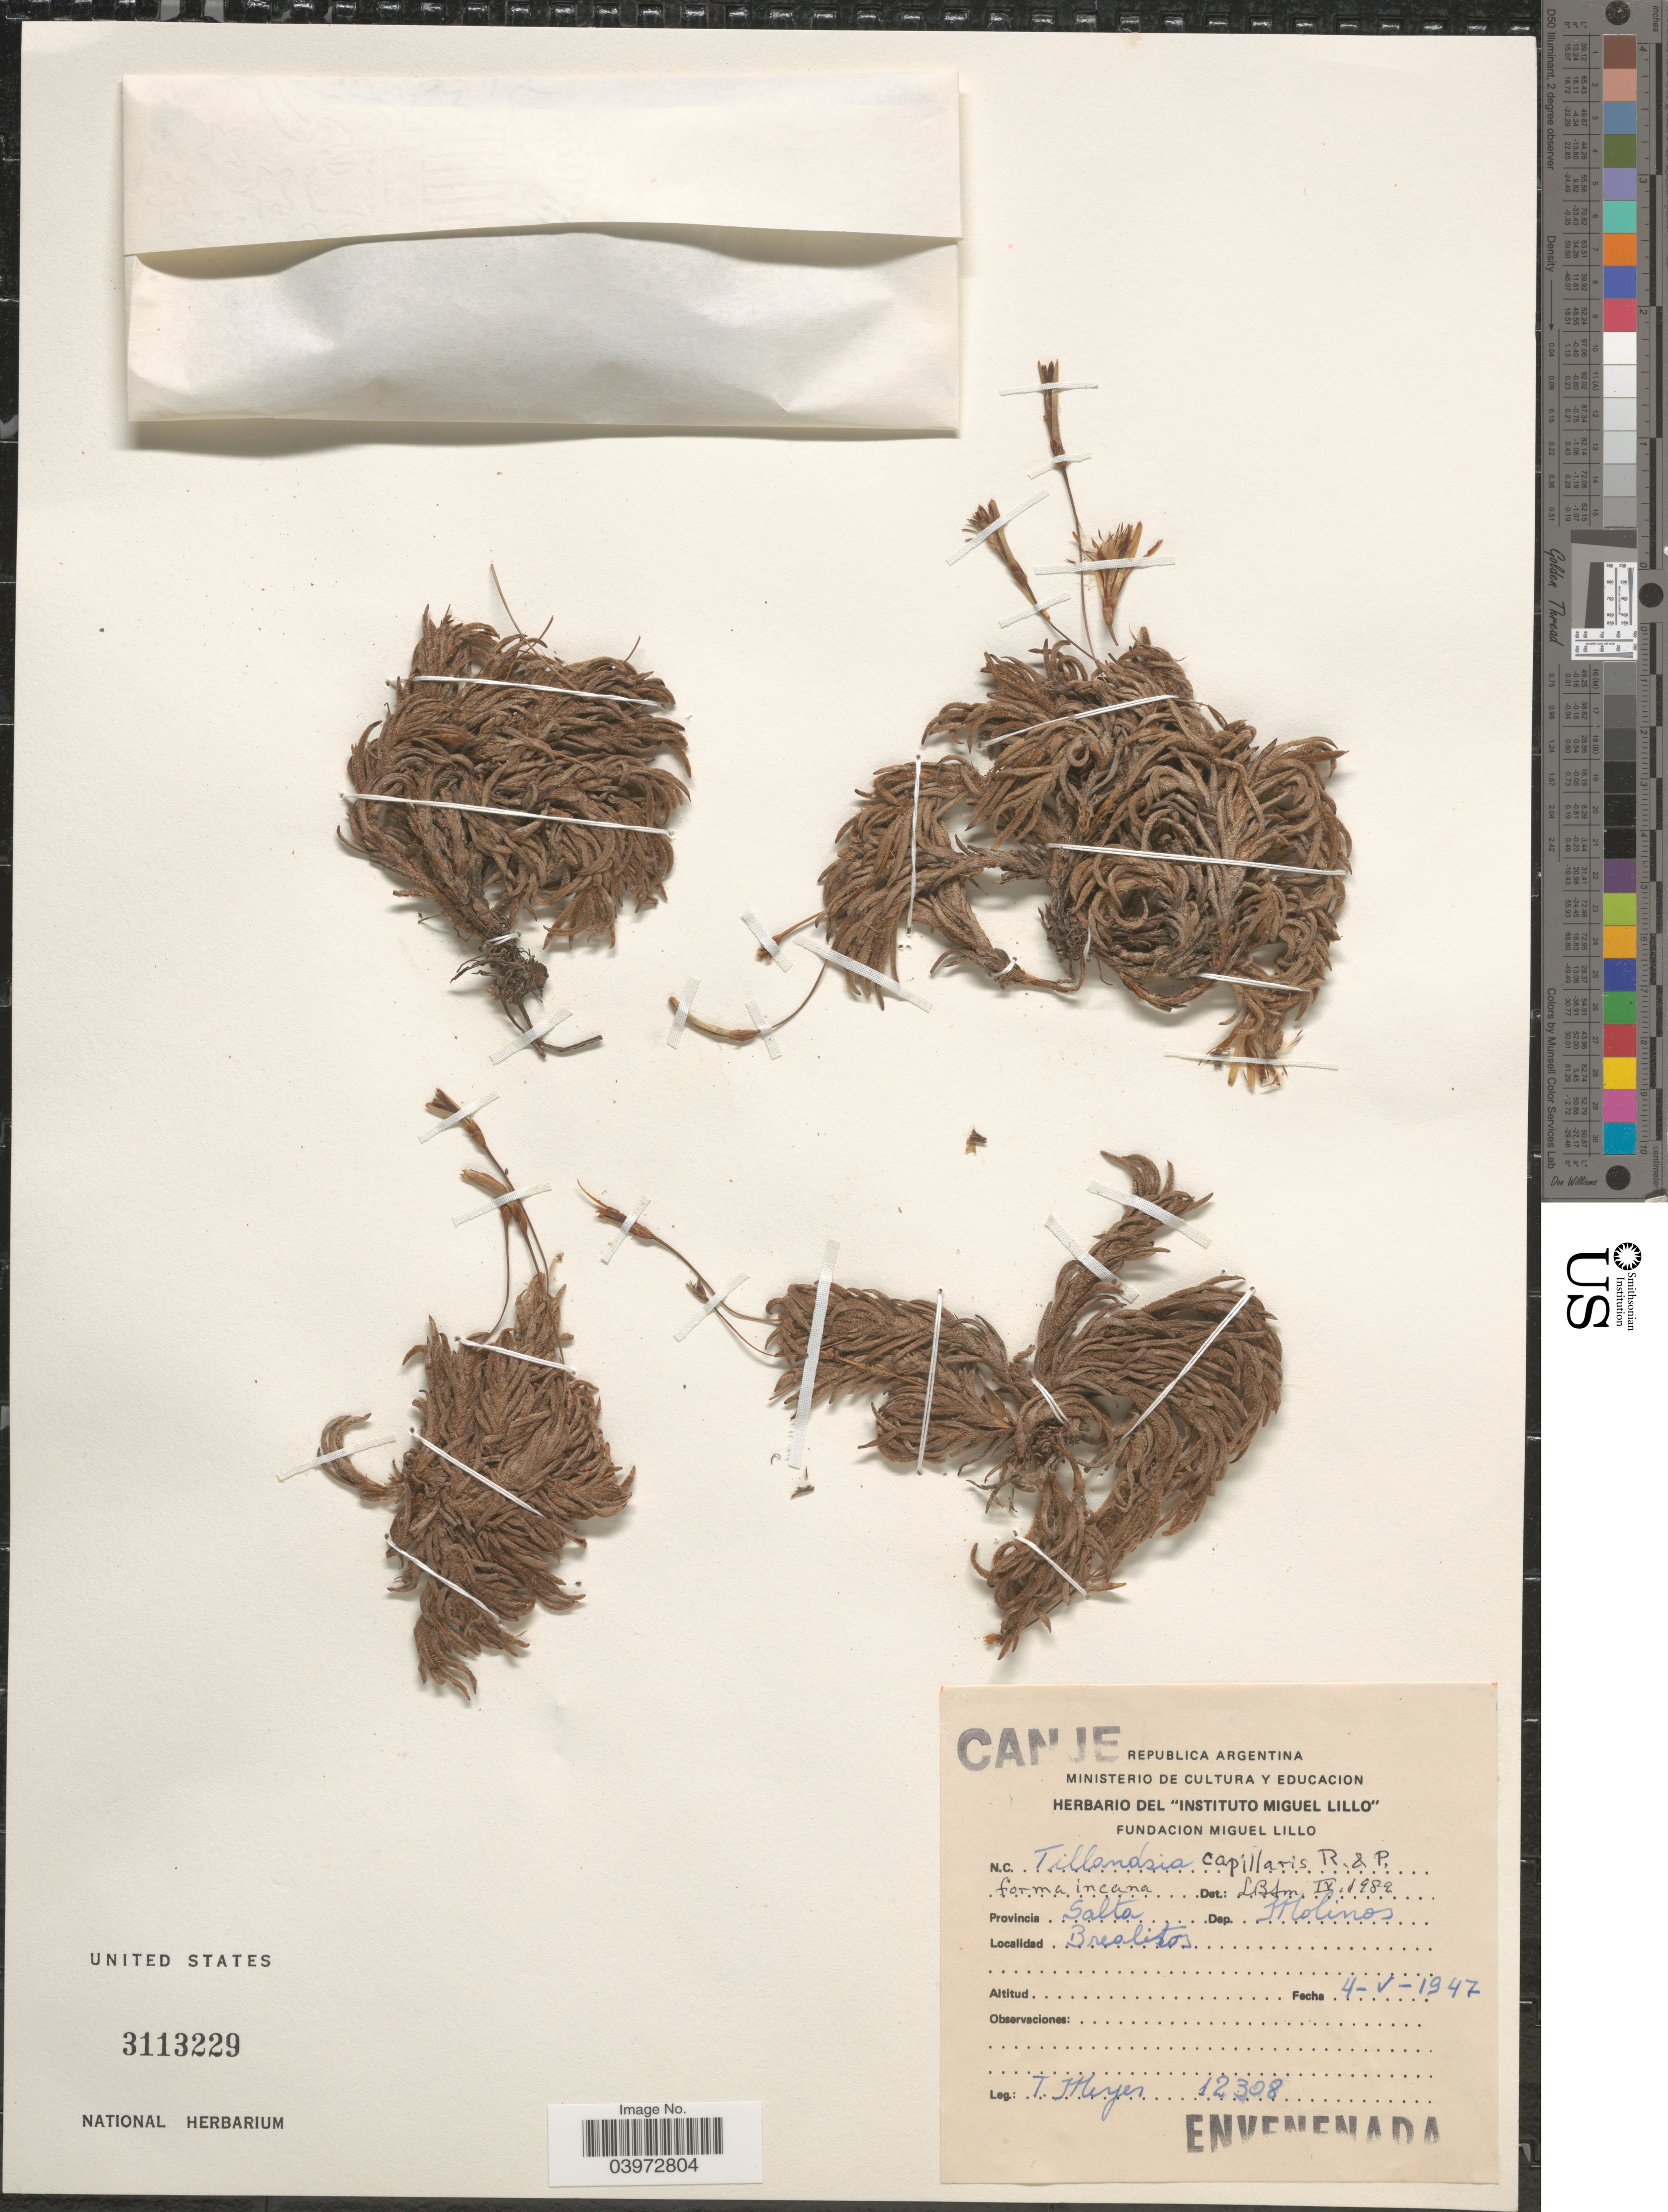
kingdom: Plantae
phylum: Tracheophyta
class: Liliopsida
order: Poales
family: Bromeliaceae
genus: Tillandsia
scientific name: Tillandsia capillaris f. incana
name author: (Mez) L.B. Sm.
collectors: T. Meyer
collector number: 12308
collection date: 1947-05-04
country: Argentina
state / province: Salta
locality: Dept. Molinos. Brealitos.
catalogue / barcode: US 3113229